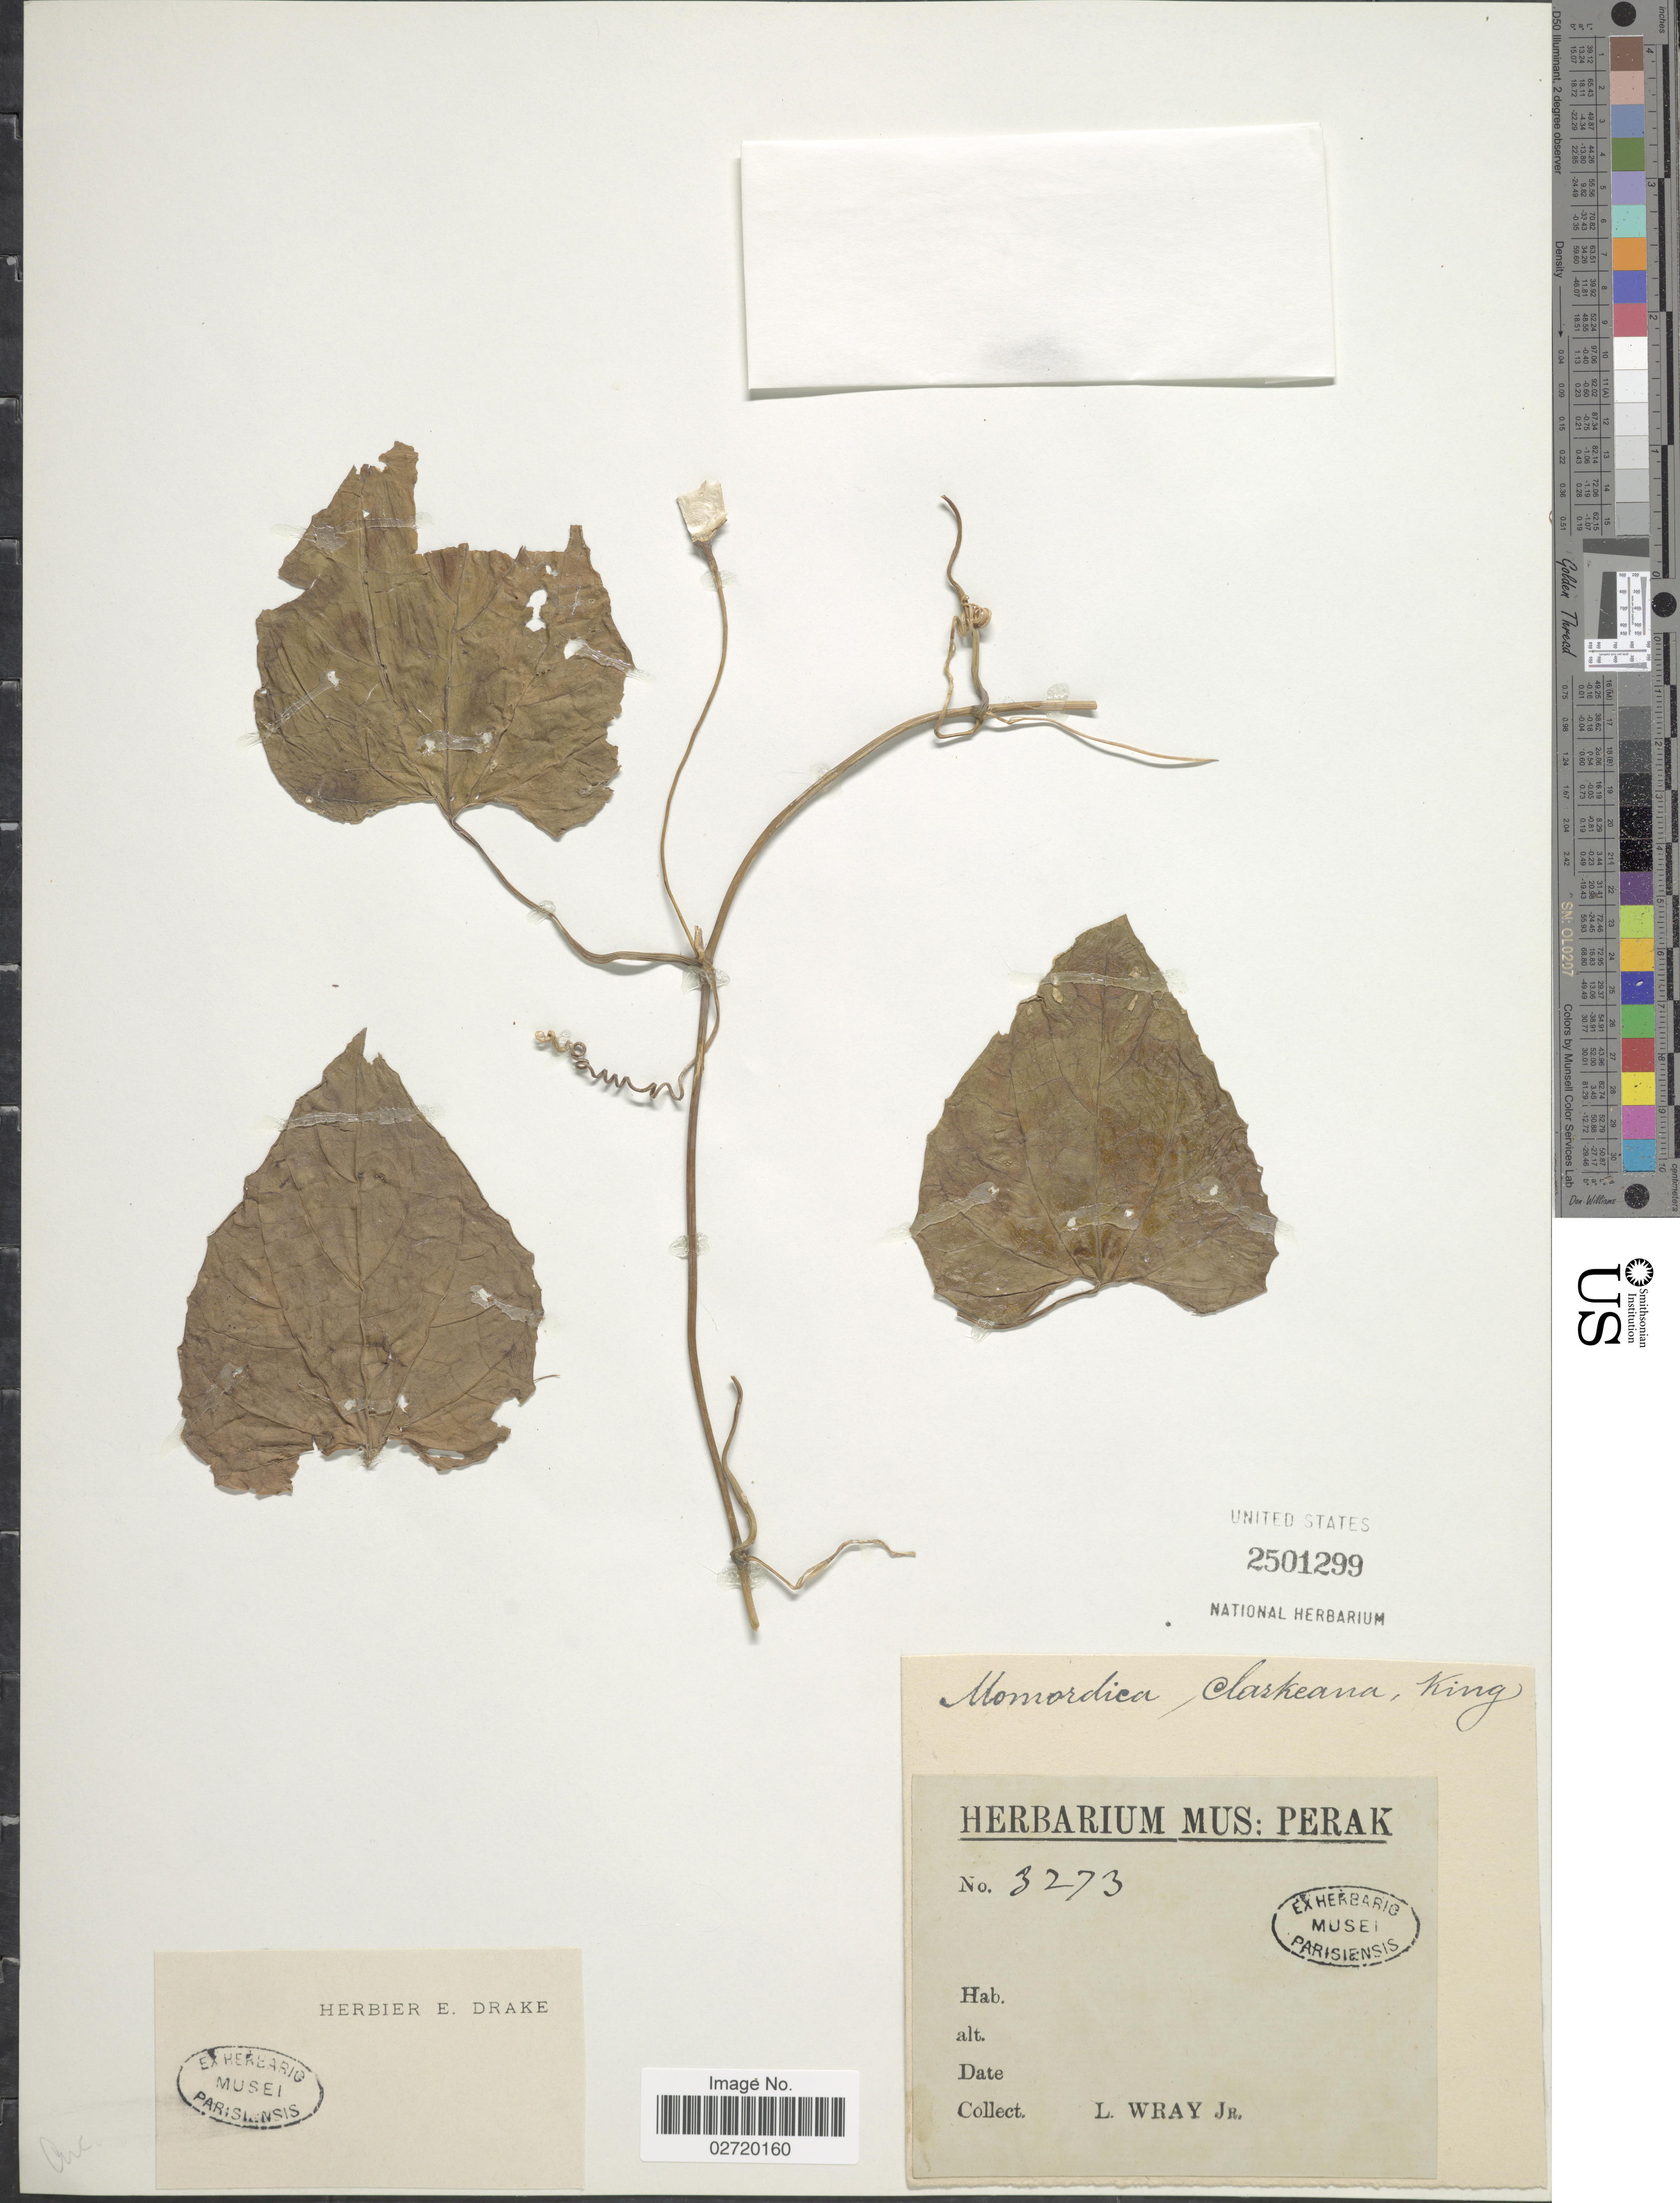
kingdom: Plantae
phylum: Tracheophyta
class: Magnoliopsida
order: Cucurbitales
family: Cucurbitaceae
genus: Momordica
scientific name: Momordica clarkeana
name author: King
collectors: L. Wray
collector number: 3273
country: Malaysia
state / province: Perak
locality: Perak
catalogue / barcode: US 2501299